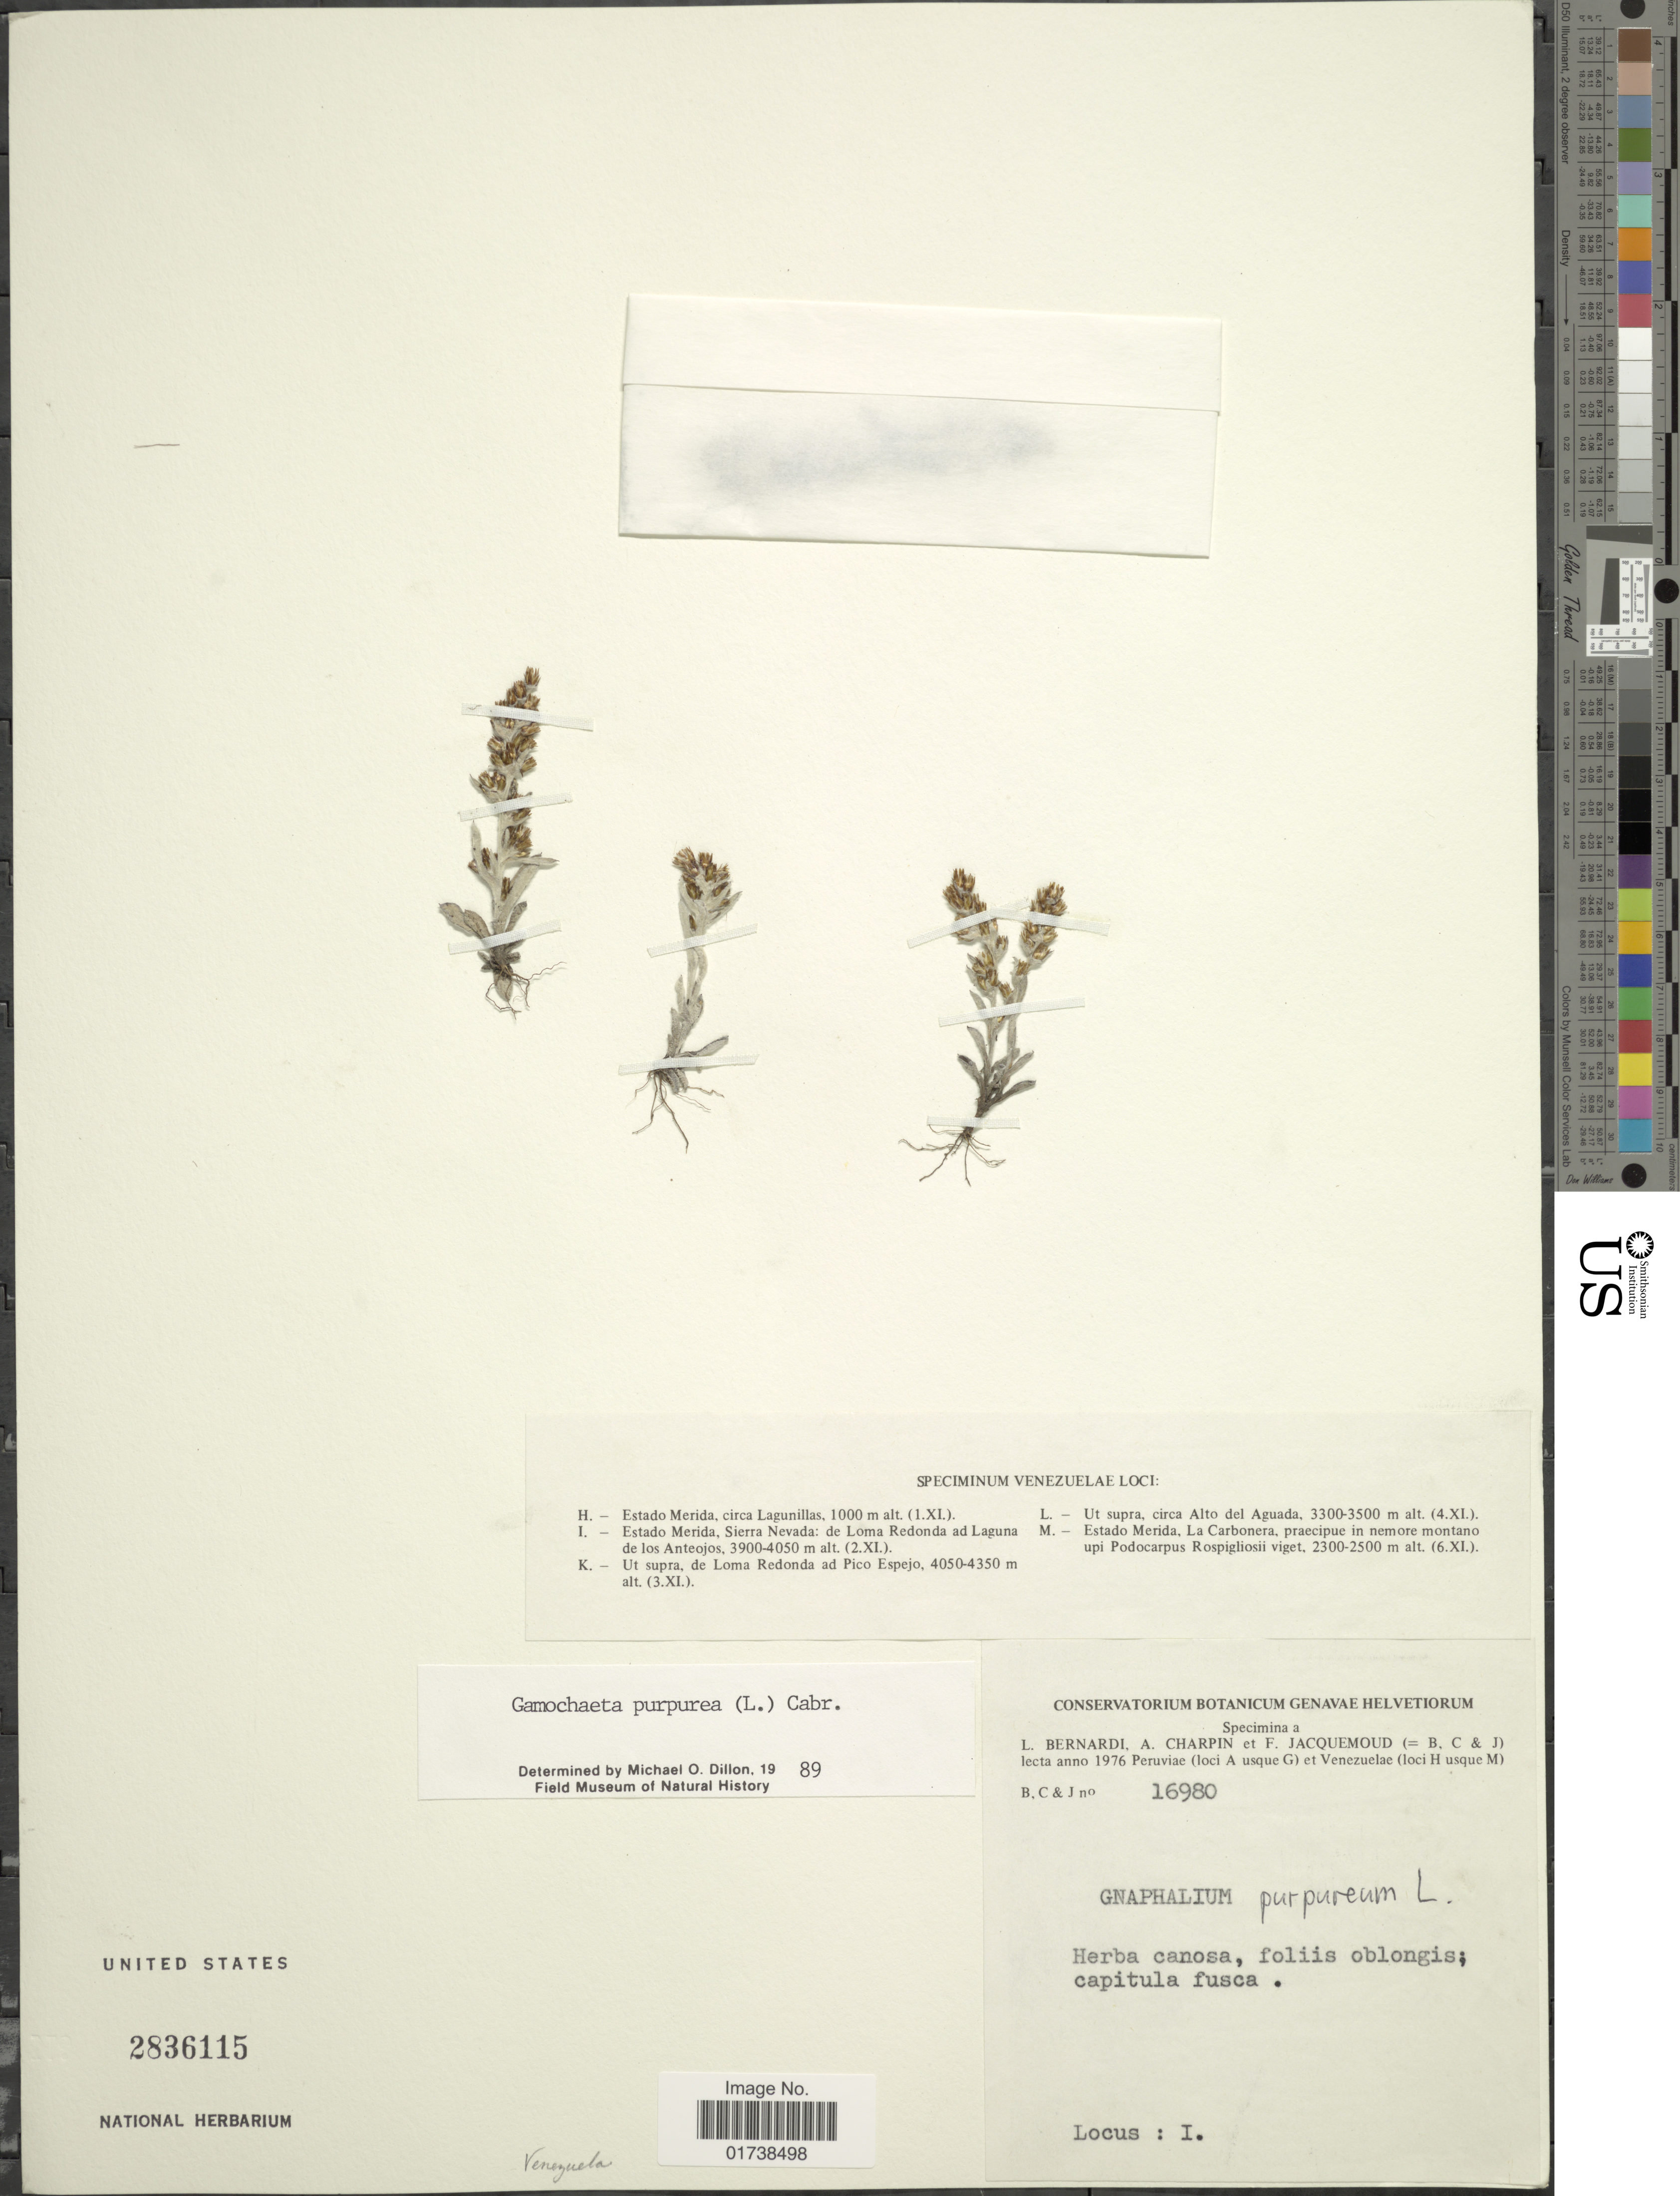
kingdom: Plantae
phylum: Tracheophyta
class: Magnoliopsida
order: Asterales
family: Asteraceae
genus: Gamochaeta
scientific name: Gamochaeta purpurea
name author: (L.) Cabrera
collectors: I. Bernardi, A. Charpin & F. Jacquemoud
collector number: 16980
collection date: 1976-11-02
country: Venezuela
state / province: Mérida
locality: Sierra Nevada: de Loma Redonda ad Laguna de los Anteojos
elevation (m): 3900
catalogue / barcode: US 2836115